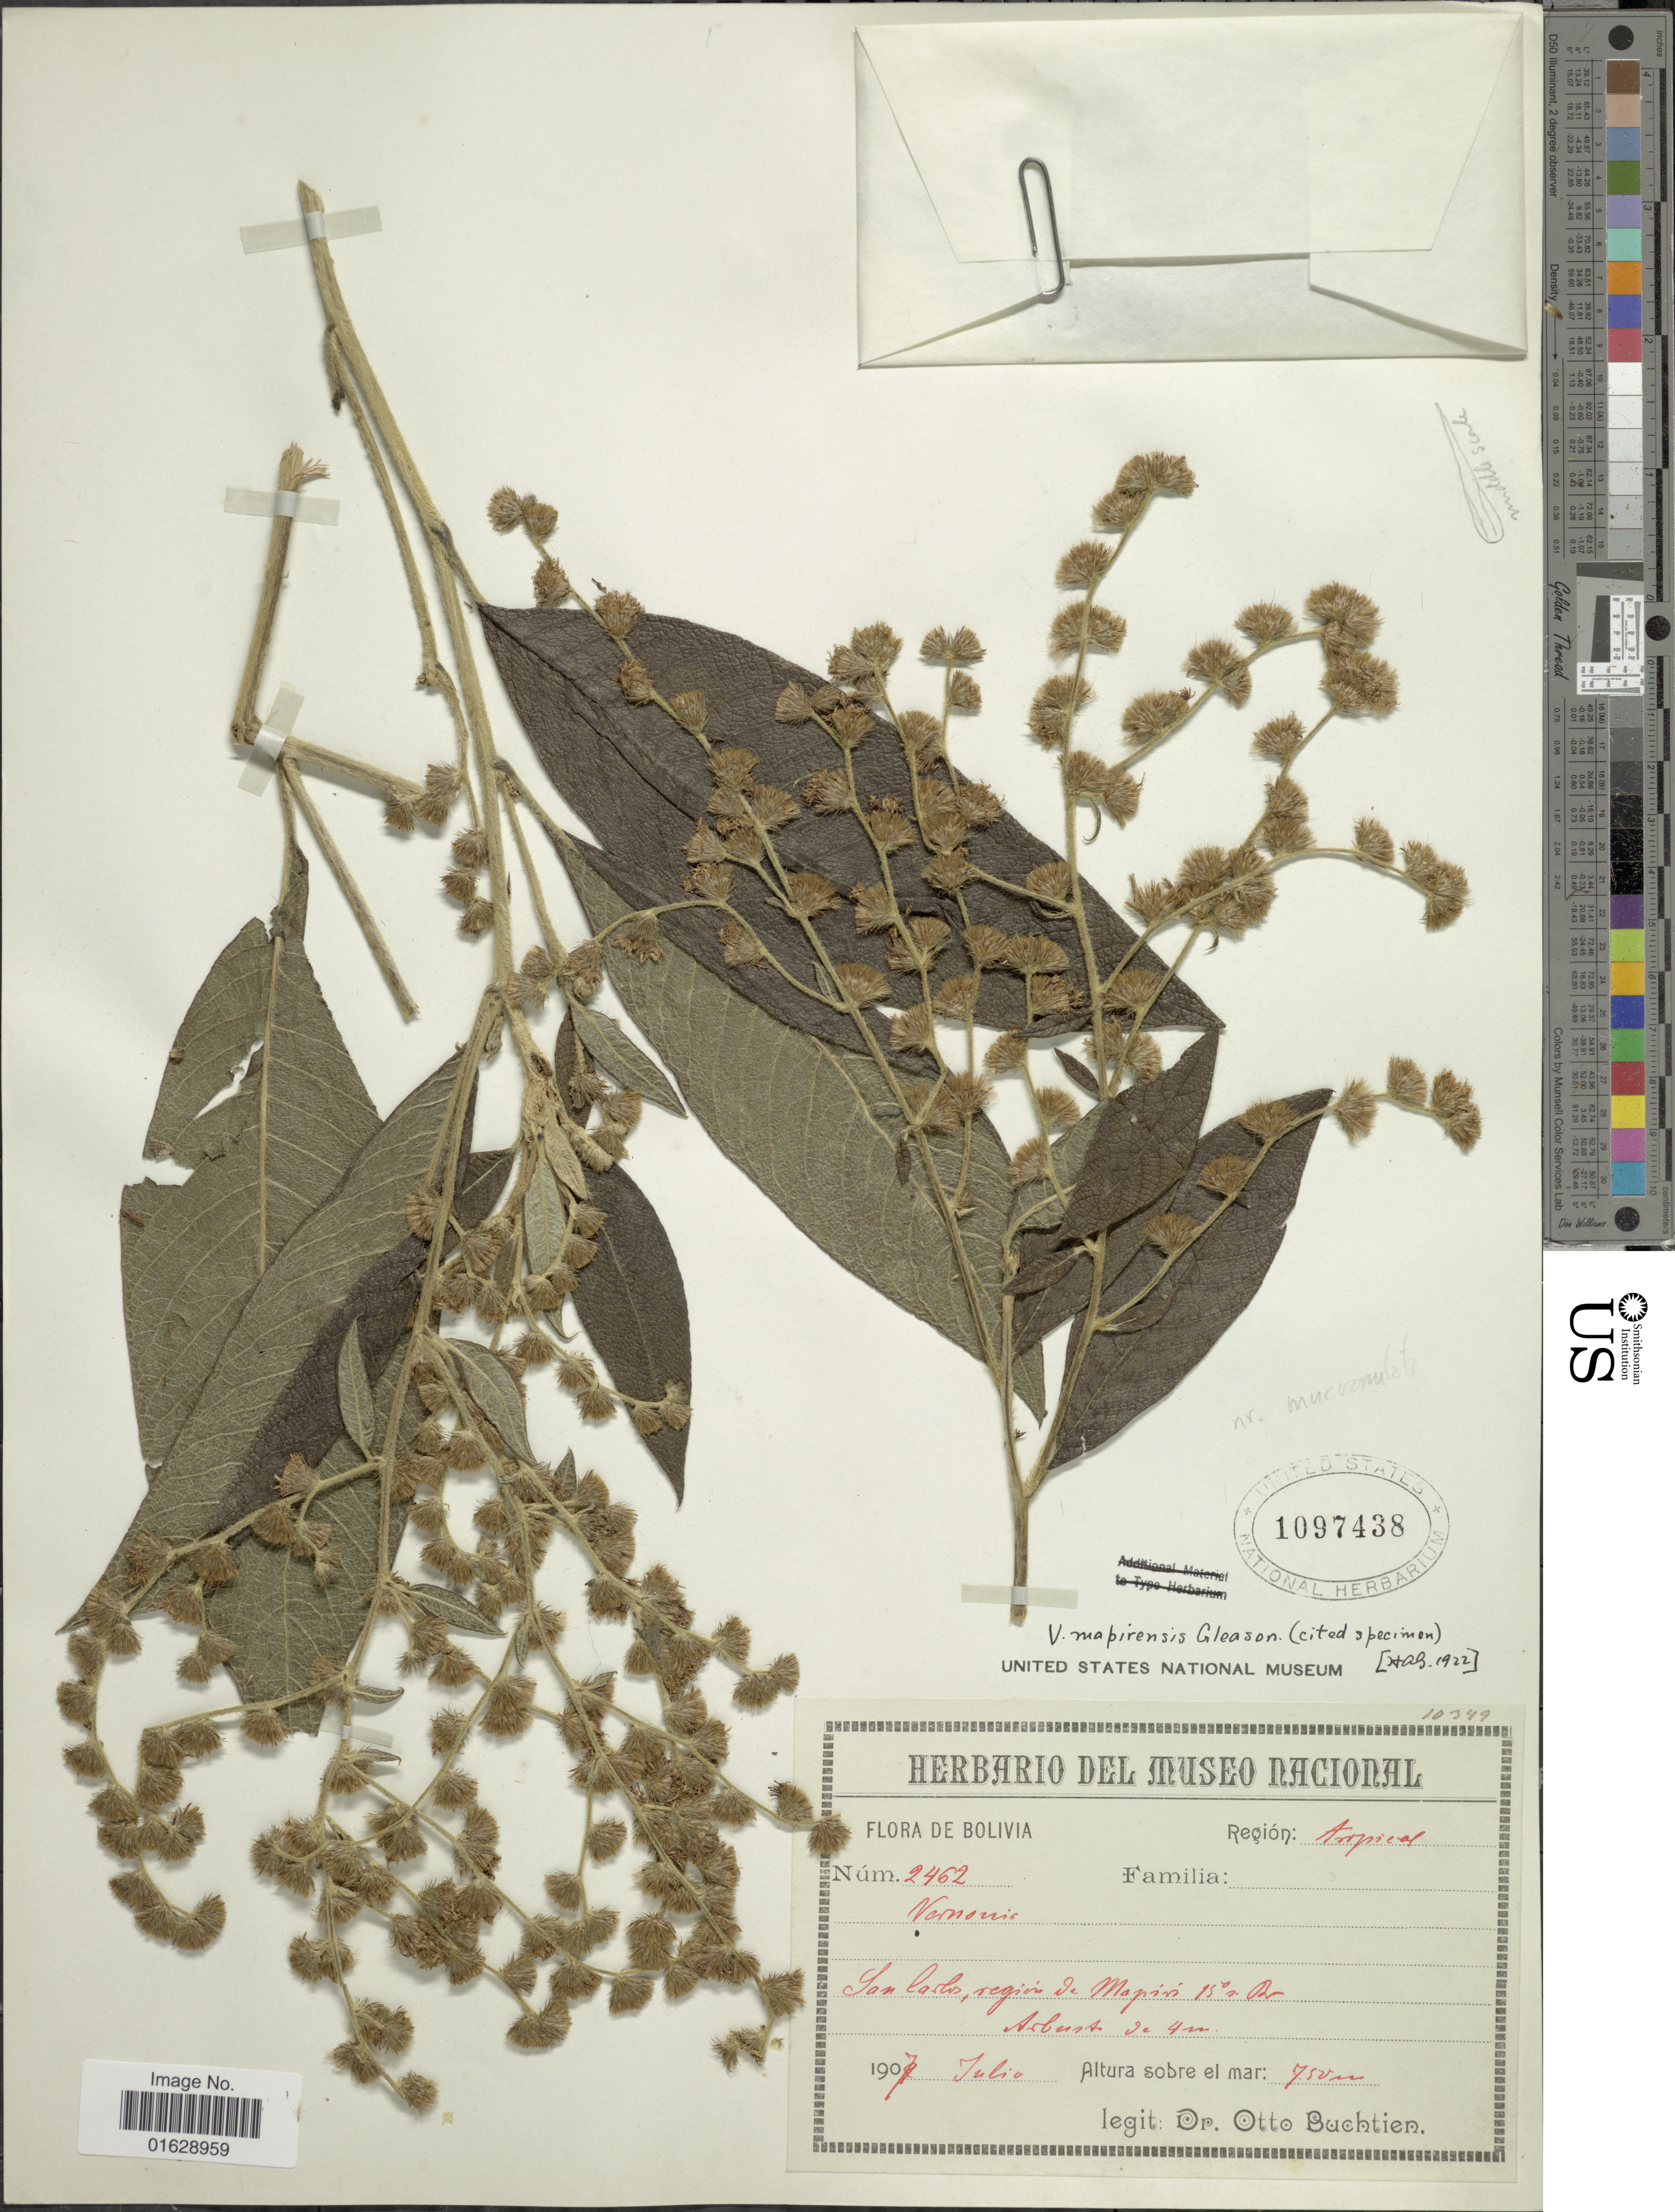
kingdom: Plantae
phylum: Tracheophyta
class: Magnoliopsida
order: Asterales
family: Asteraceae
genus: Lepidaploa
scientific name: Lepidaploa mapirensis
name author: (Gleason) H. Rob.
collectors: O. Buchtien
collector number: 2462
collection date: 1907-07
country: Bolivia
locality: San Carlos, region de Mapiri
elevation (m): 750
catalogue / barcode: US 1097438